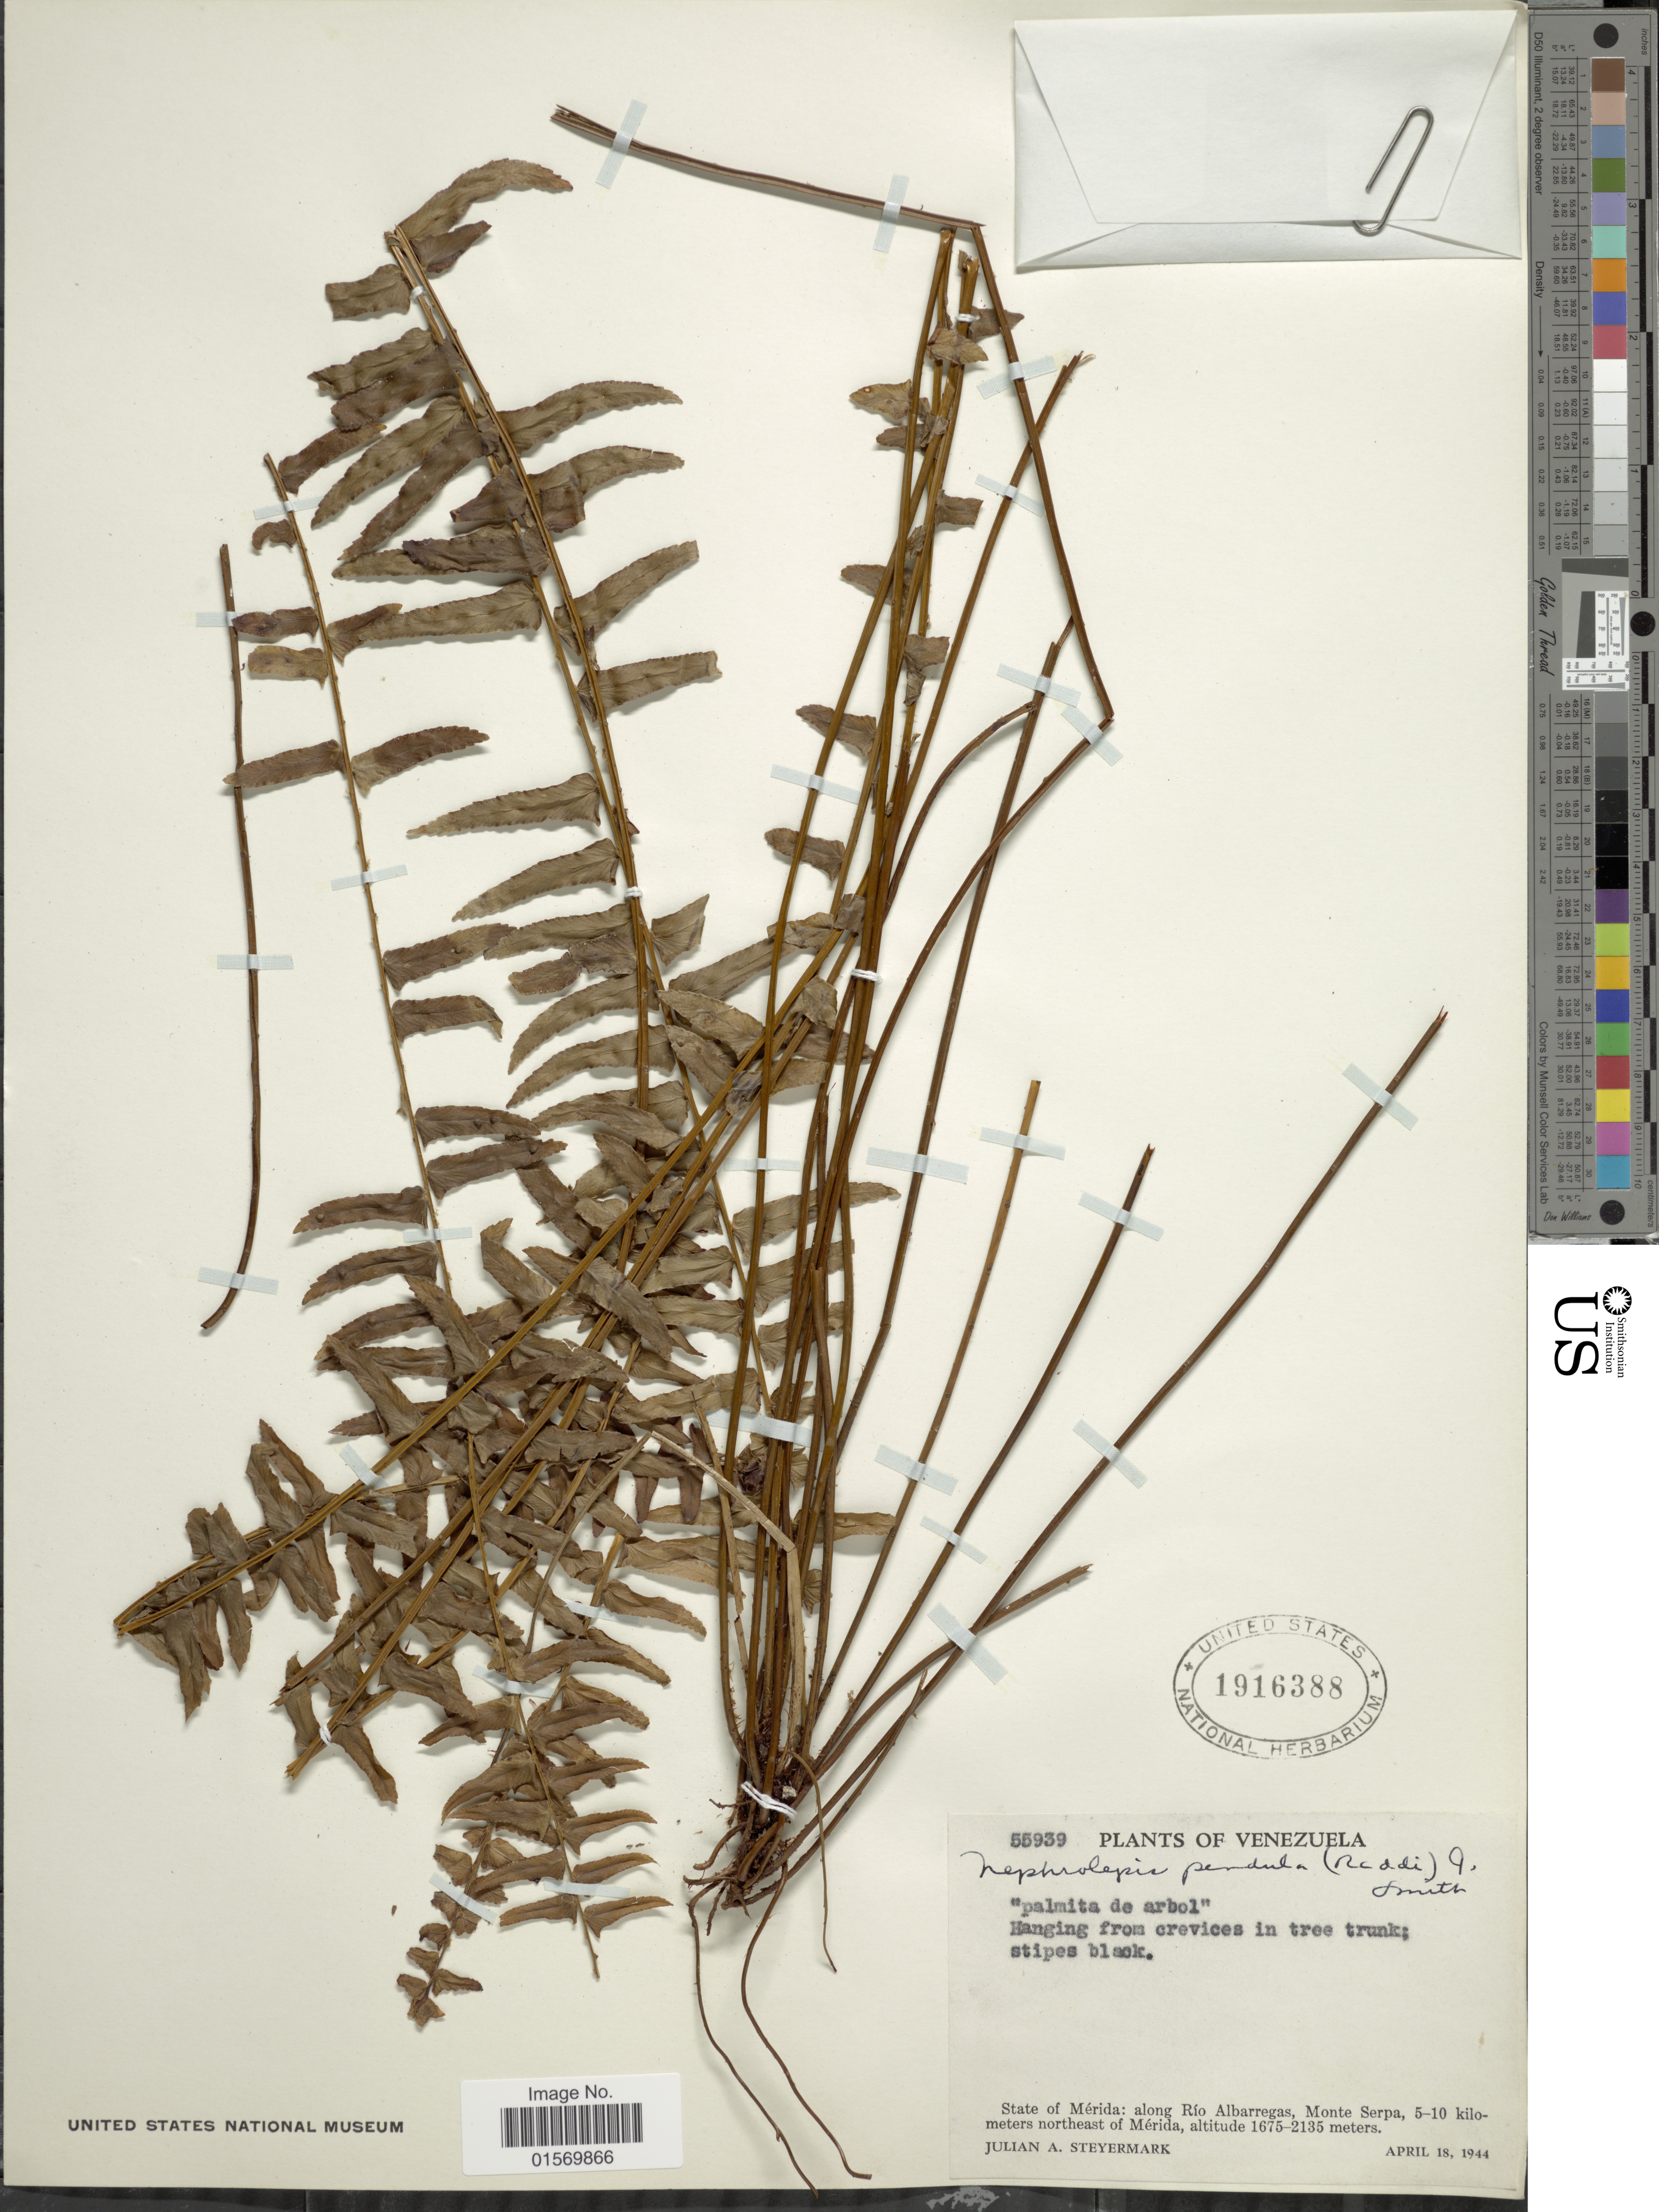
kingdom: Plantae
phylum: Tracheophyta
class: Polypodiopsida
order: Polypodiales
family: Nephrolepidaceae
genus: Nephrolepis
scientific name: Nephrolepis pendula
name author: (Raddi) J. Sm.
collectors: J. Steyermark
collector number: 55939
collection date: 1944-04-18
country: Venezuela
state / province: Mérida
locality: Along Rio Albarregas, Monte Serpa, 5-10 kilometers northeast of Merida.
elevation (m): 1675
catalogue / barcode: US 1916388